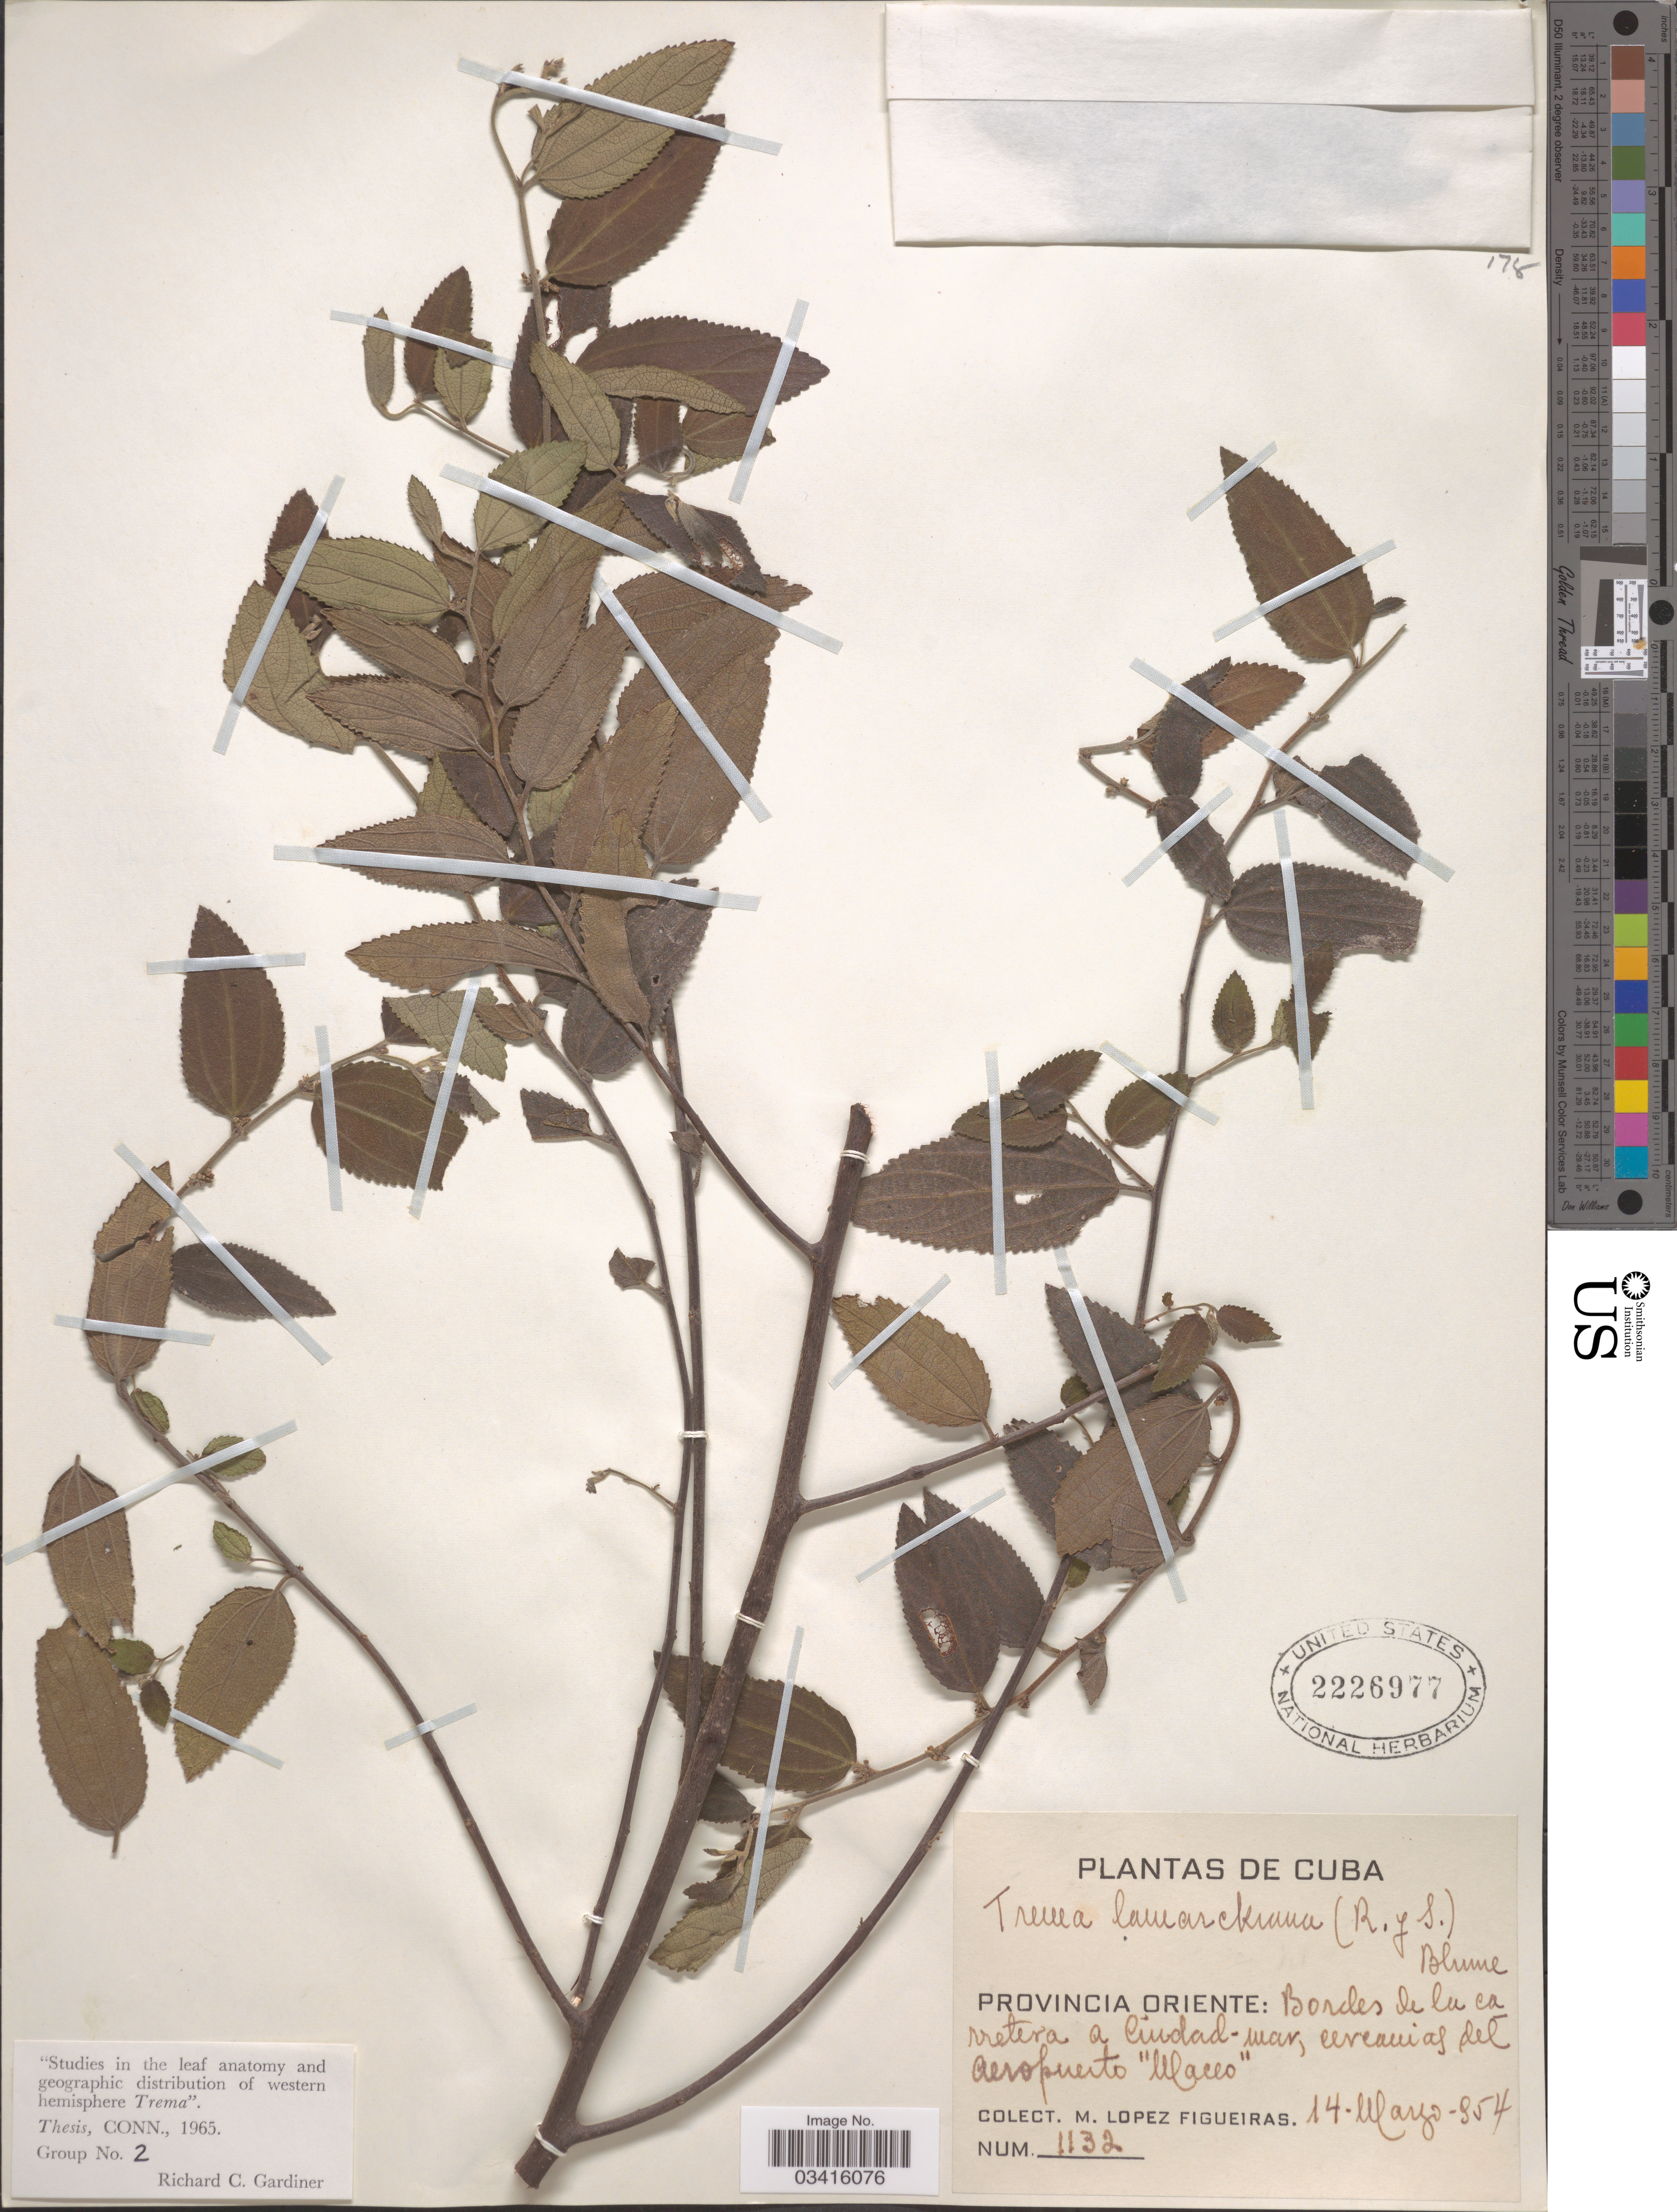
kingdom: Plantae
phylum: Tracheophyta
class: Magnoliopsida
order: Rosales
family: Cannabaceae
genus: Trema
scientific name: Trema lamarckianum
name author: (Schult.) Blume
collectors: M. López Figueiras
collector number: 1132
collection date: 1954-03-14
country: Cuba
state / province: Oriente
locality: Bordes de la carretera a Cuidad-mar, cercanias del aeropuerto "Maceo".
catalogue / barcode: US 2226977